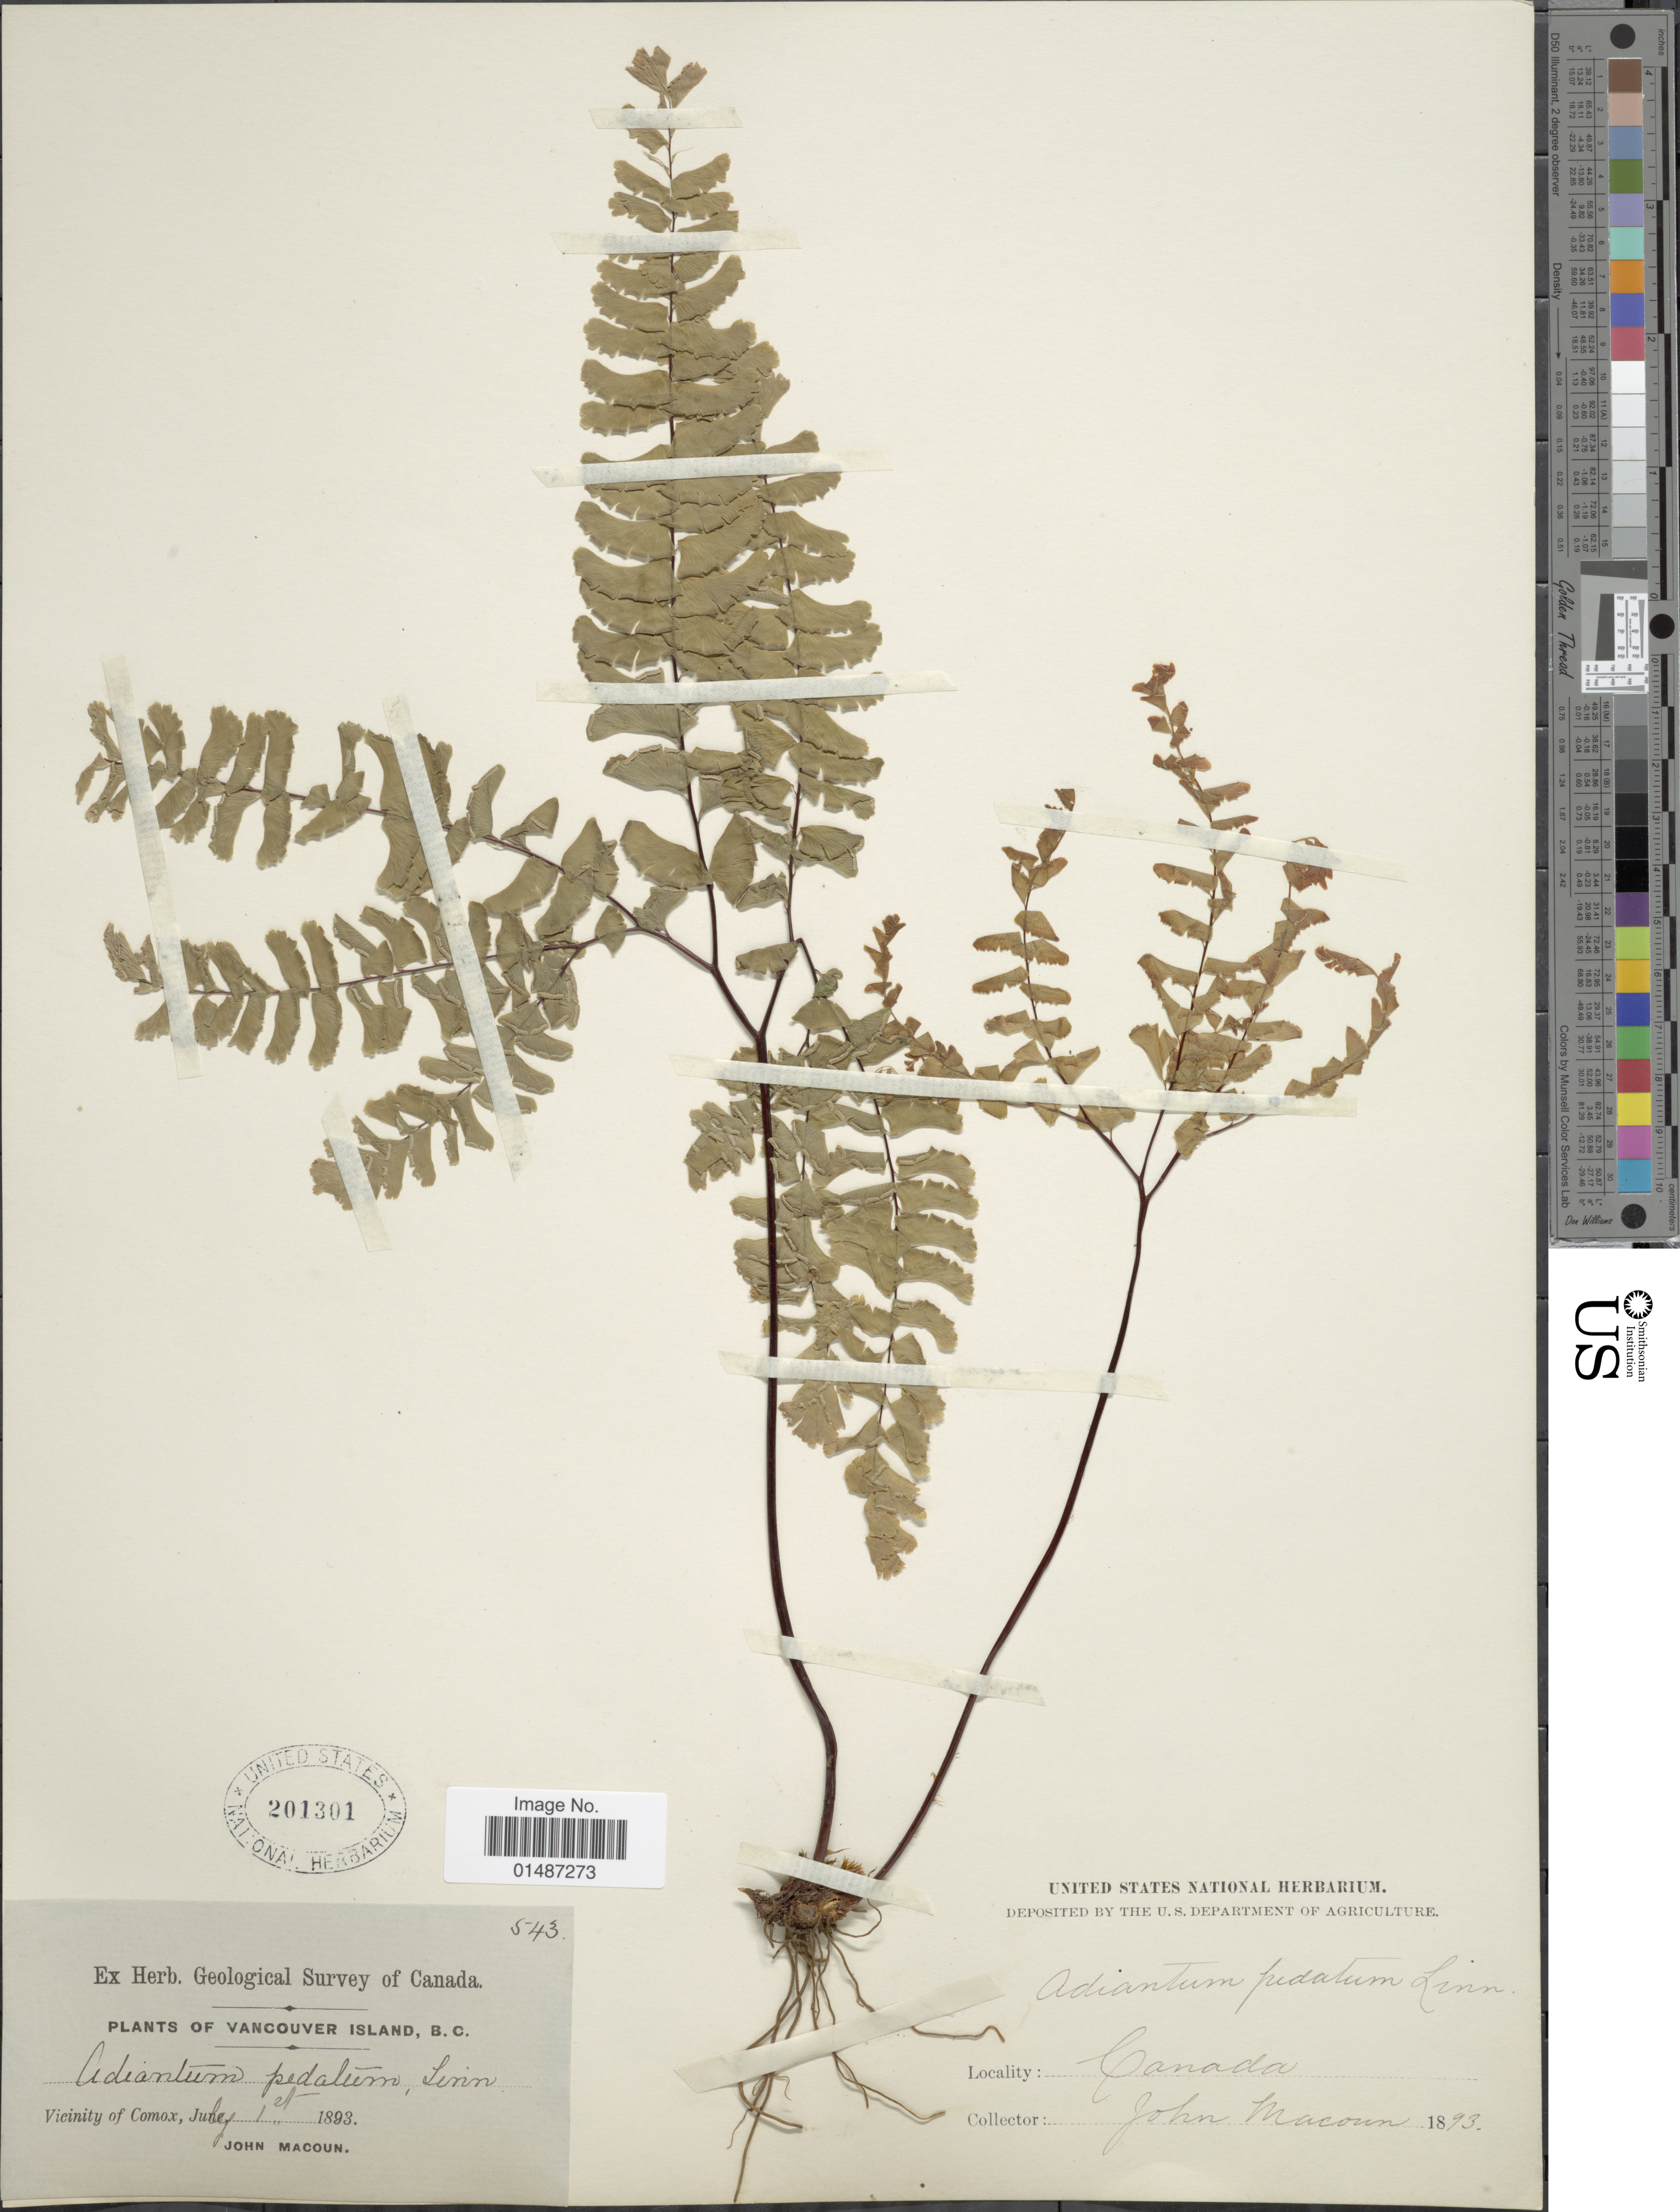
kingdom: Plantae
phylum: Tracheophyta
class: Polypodiopsida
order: Polypodiales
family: Pteridaceae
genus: Adiantum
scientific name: Adiantum pedatum subsp. aleuticum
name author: (Rupr.) Calder & Roy L. Taylor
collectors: J. Macoun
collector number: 543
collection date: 1893-07-01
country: Canada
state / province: British Columbia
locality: Vancouver Island. Vicinity of Comax.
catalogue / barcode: US 201301